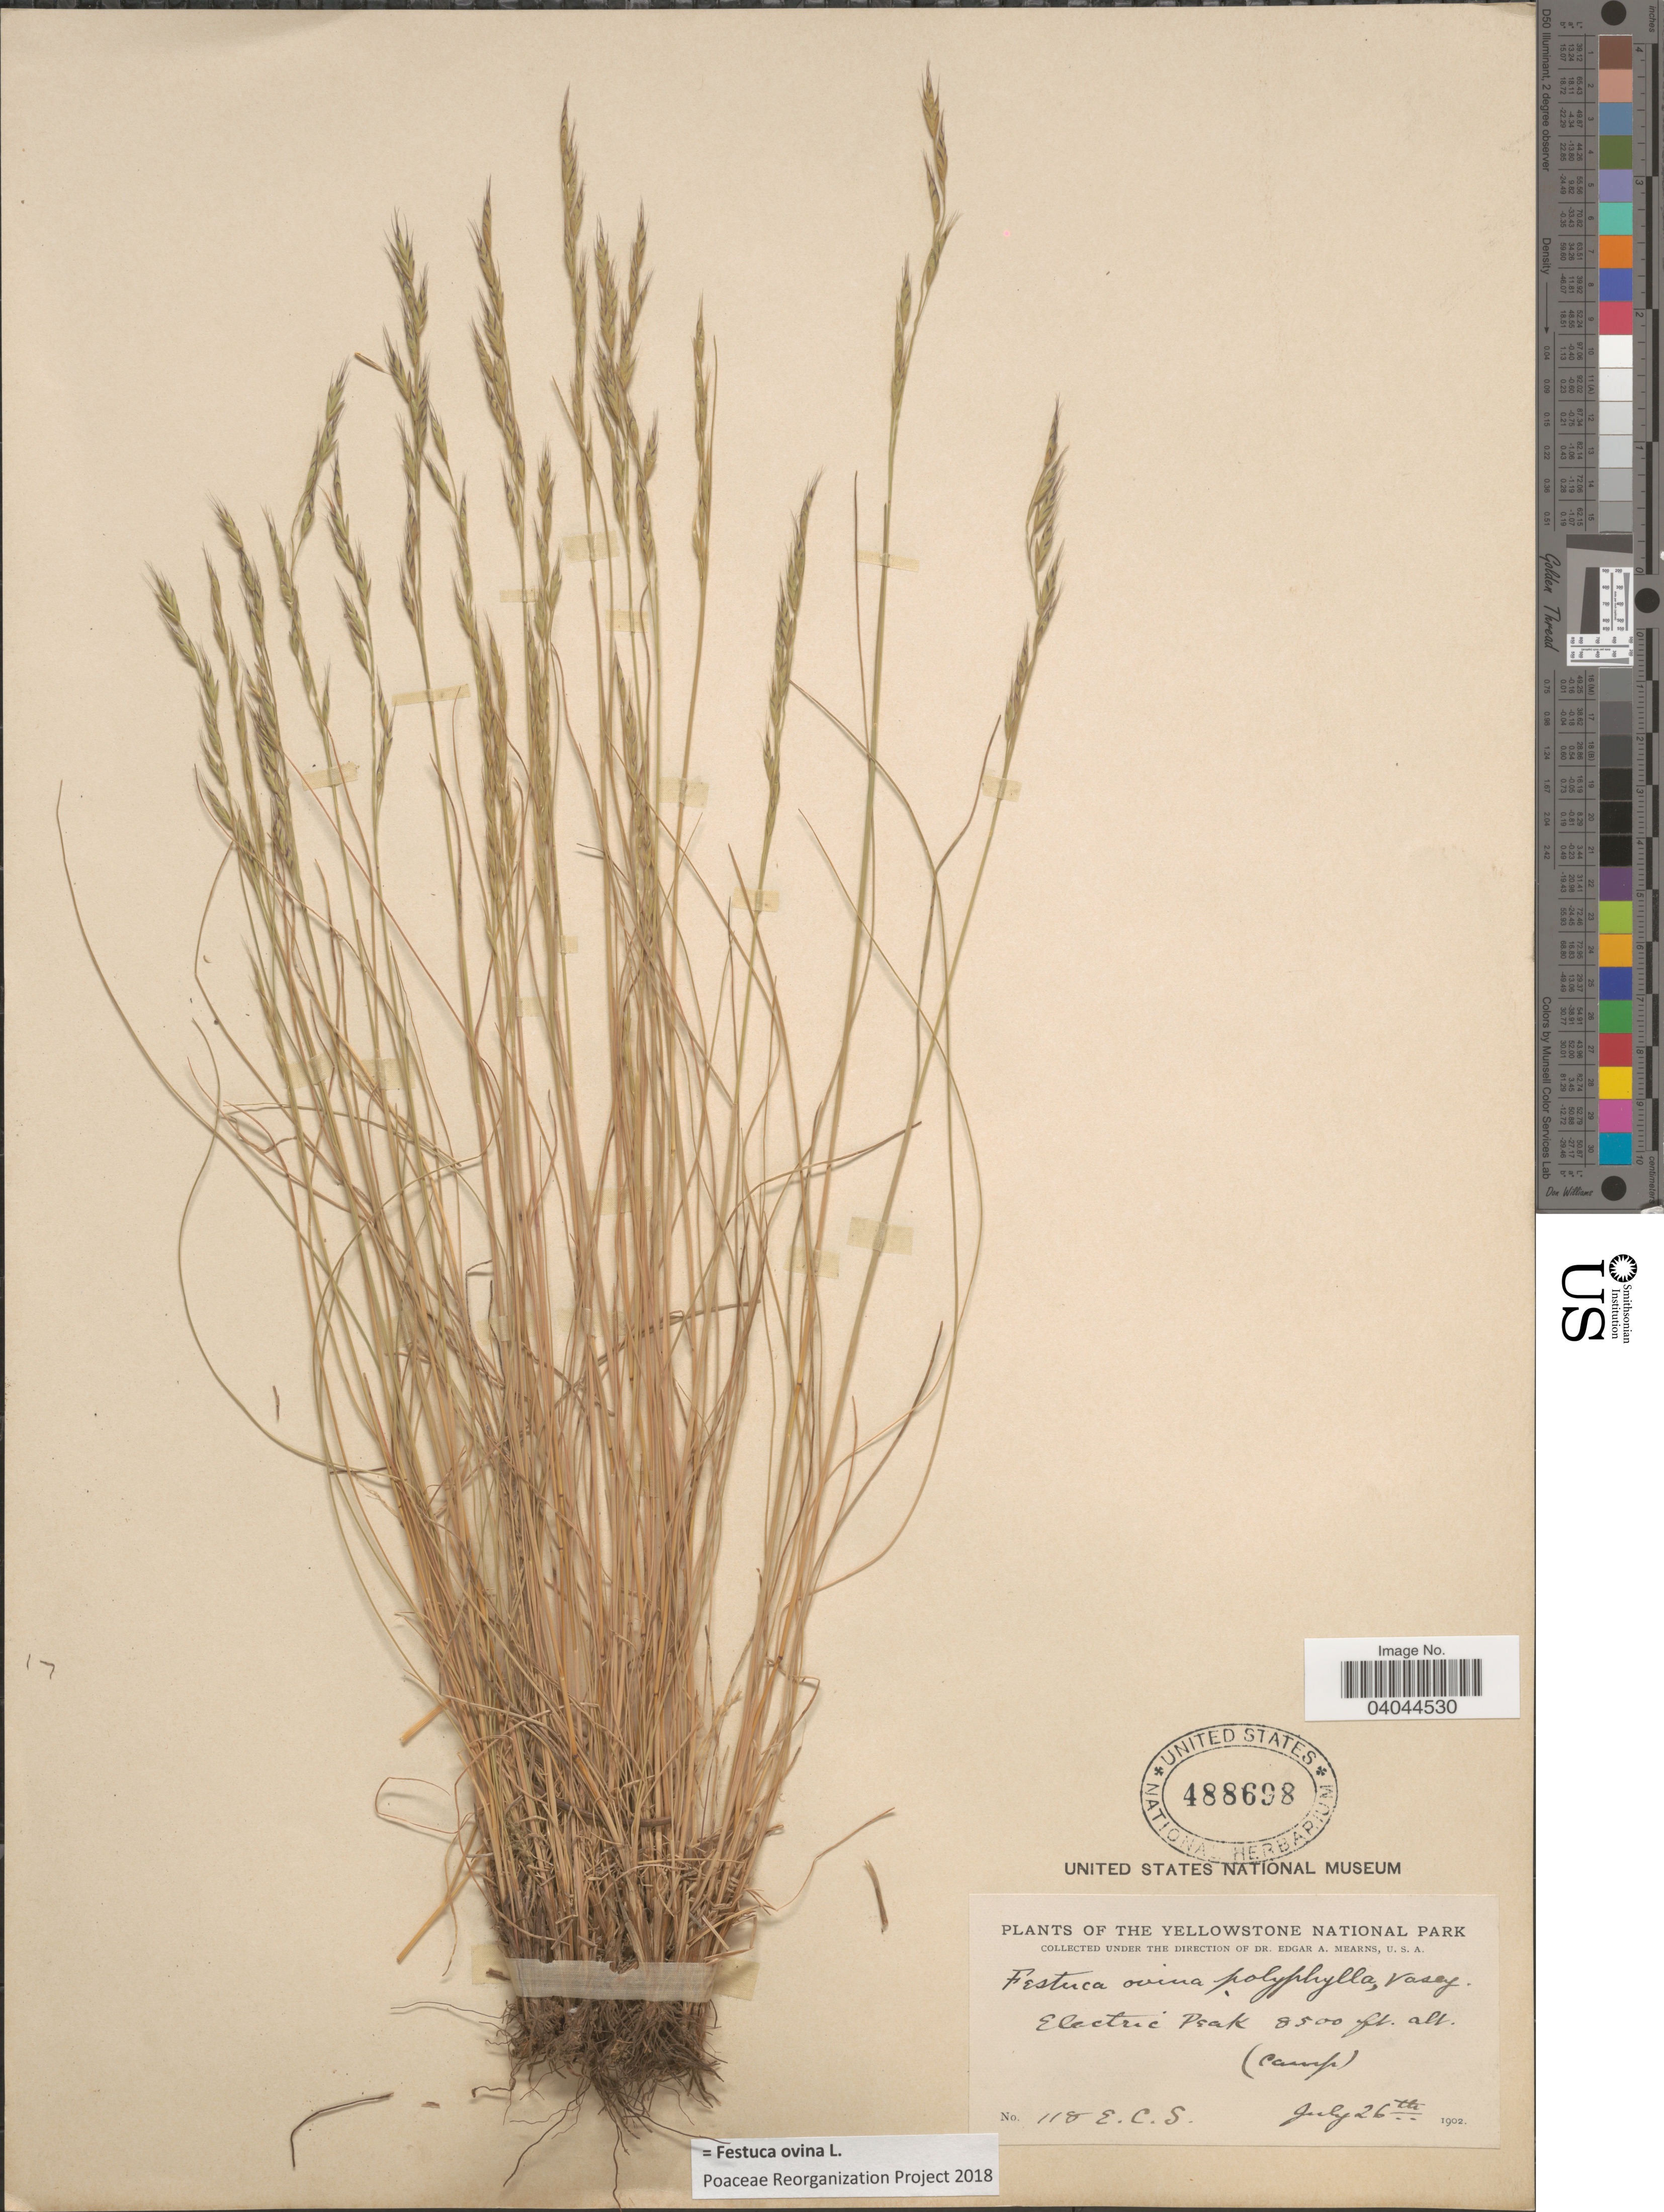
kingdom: Plantae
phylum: Tracheophyta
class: Liliopsida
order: Poales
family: Poaceae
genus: Festuca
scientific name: Festuca ovina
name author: L.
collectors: E. C. Smith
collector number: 118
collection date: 1902-07-26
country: United States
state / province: Montana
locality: Yellowstone National Park. Electric Peak. (Camp).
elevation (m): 2591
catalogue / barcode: US 488698